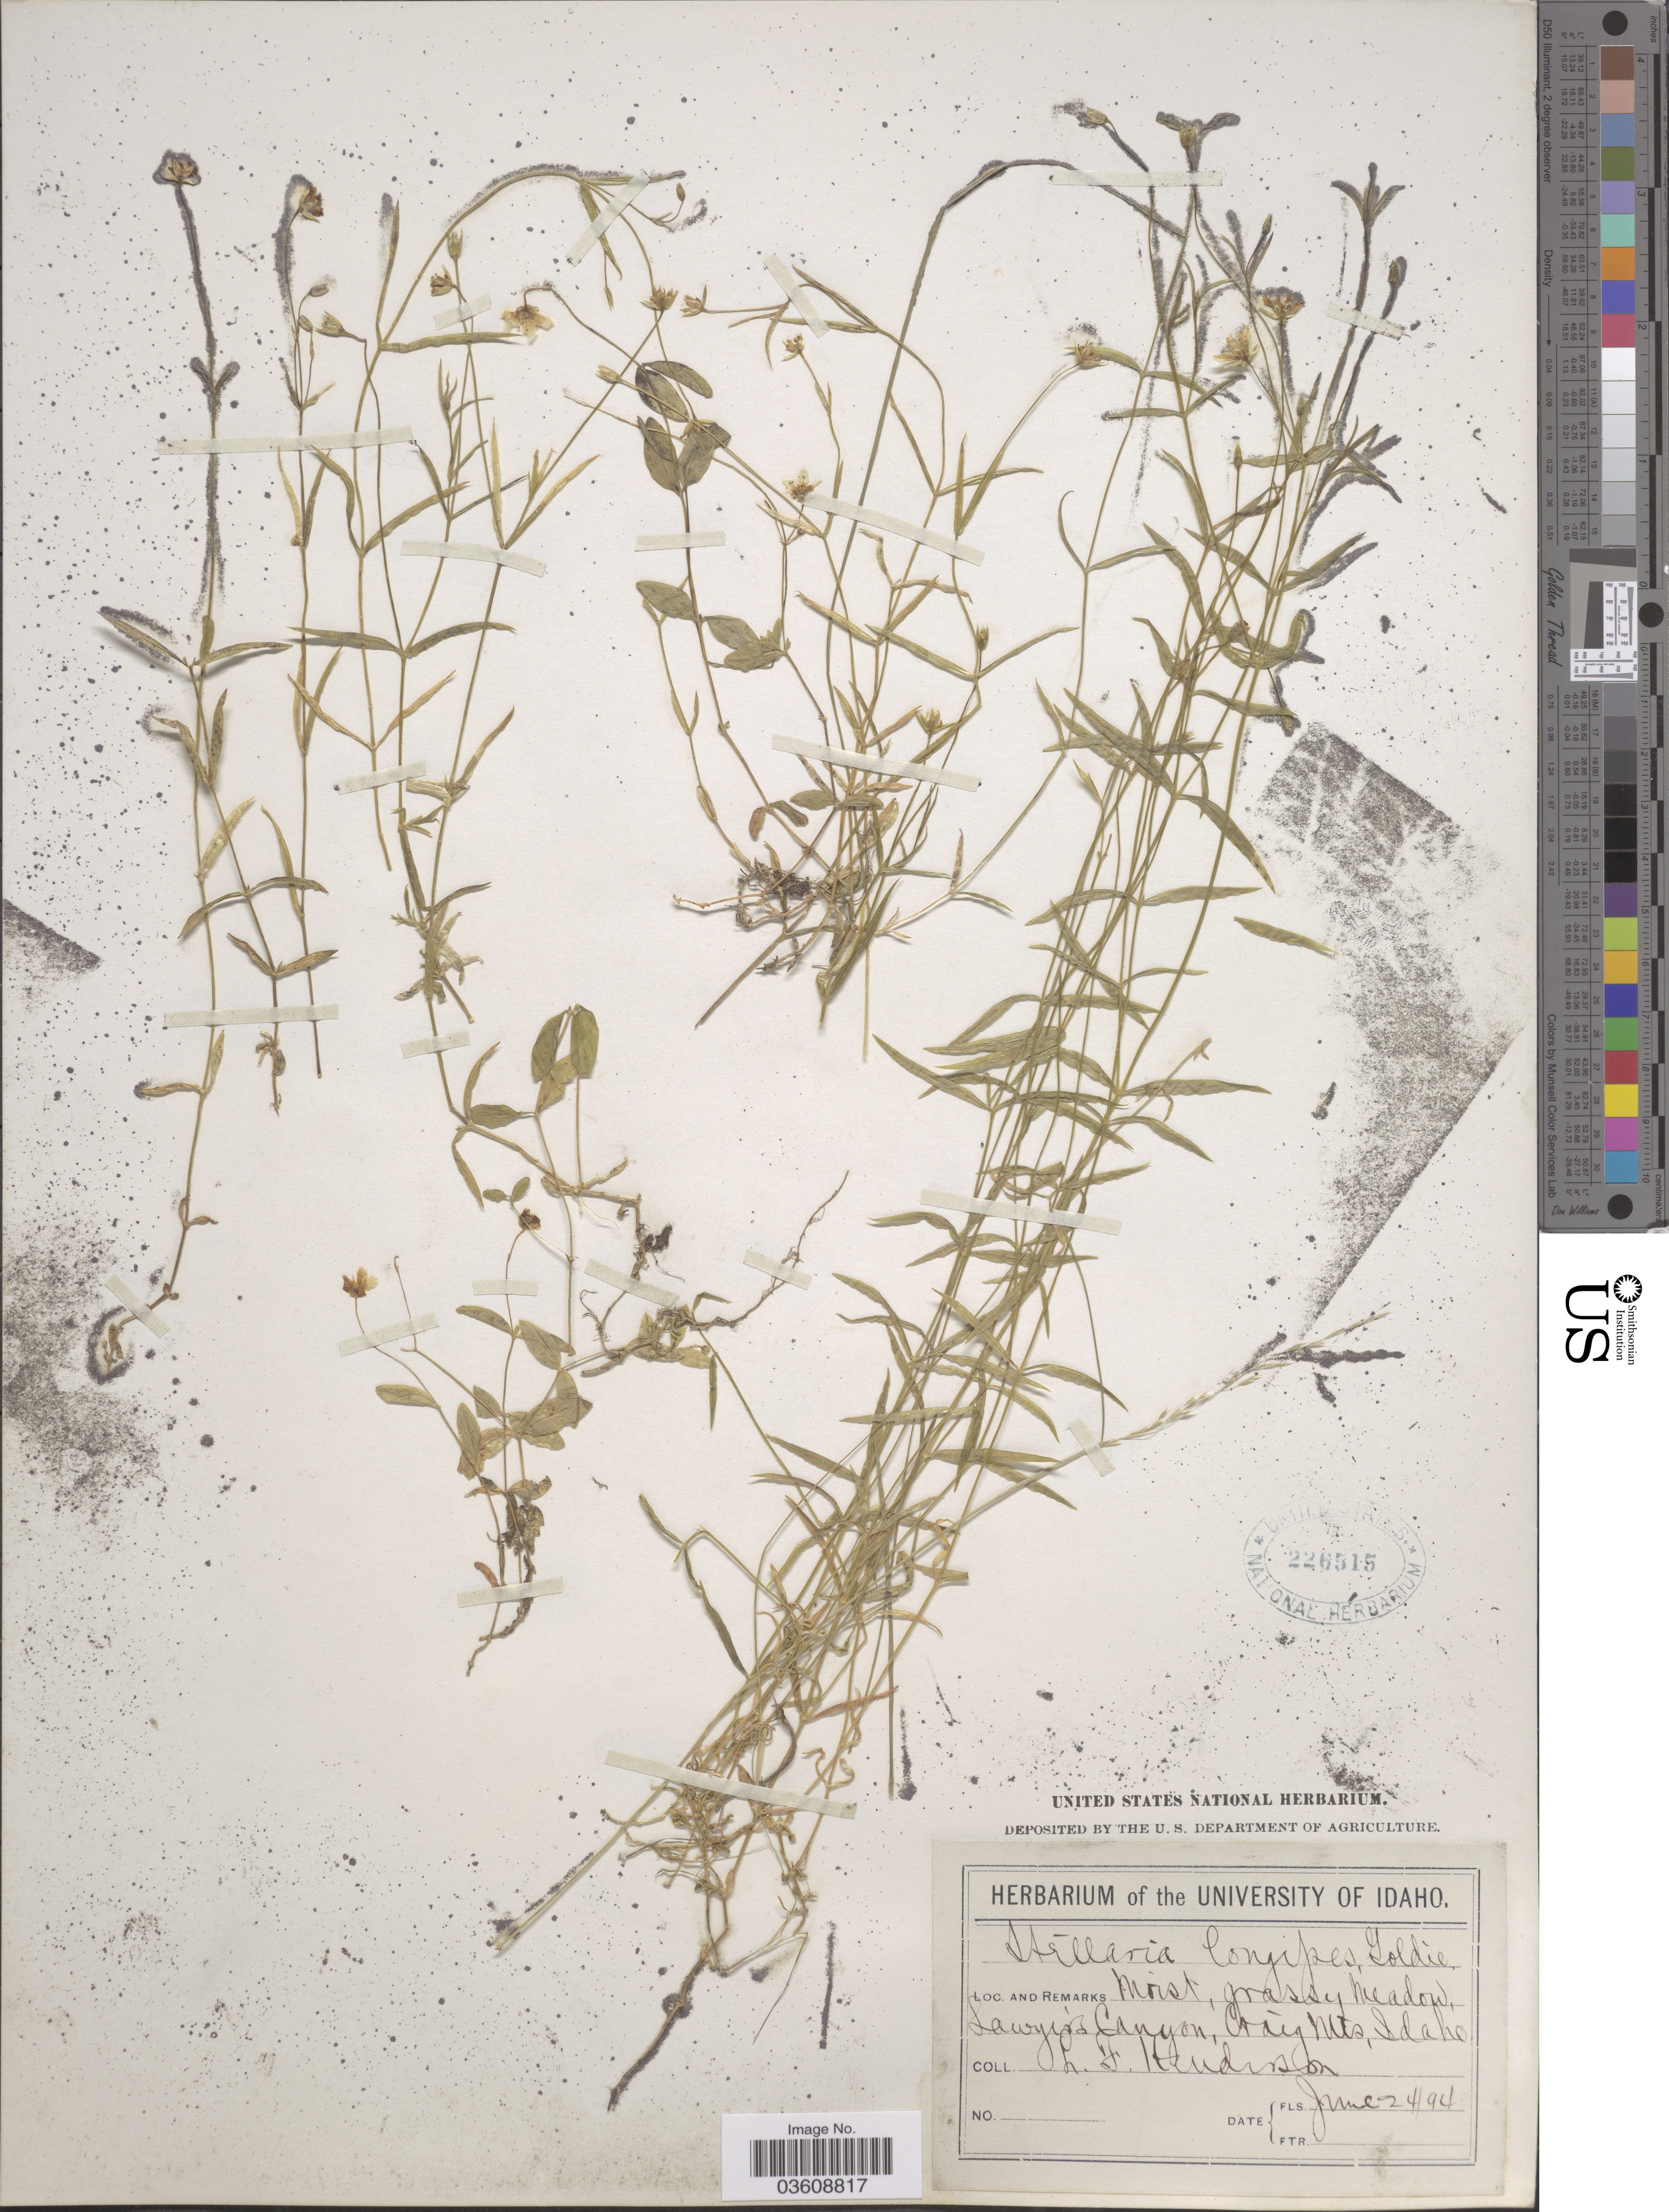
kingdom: Plantae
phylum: Tracheophyta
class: Magnoliopsida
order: Caryophyllales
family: Caryophyllaceae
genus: Stellaria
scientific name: Stellaria longipes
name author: Goldie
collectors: L. Henderson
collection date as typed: Transcribed d/m/y: 24/6/94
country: United States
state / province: Idaho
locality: Lawyer's Canyon, Craig Mts.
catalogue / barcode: US 226515